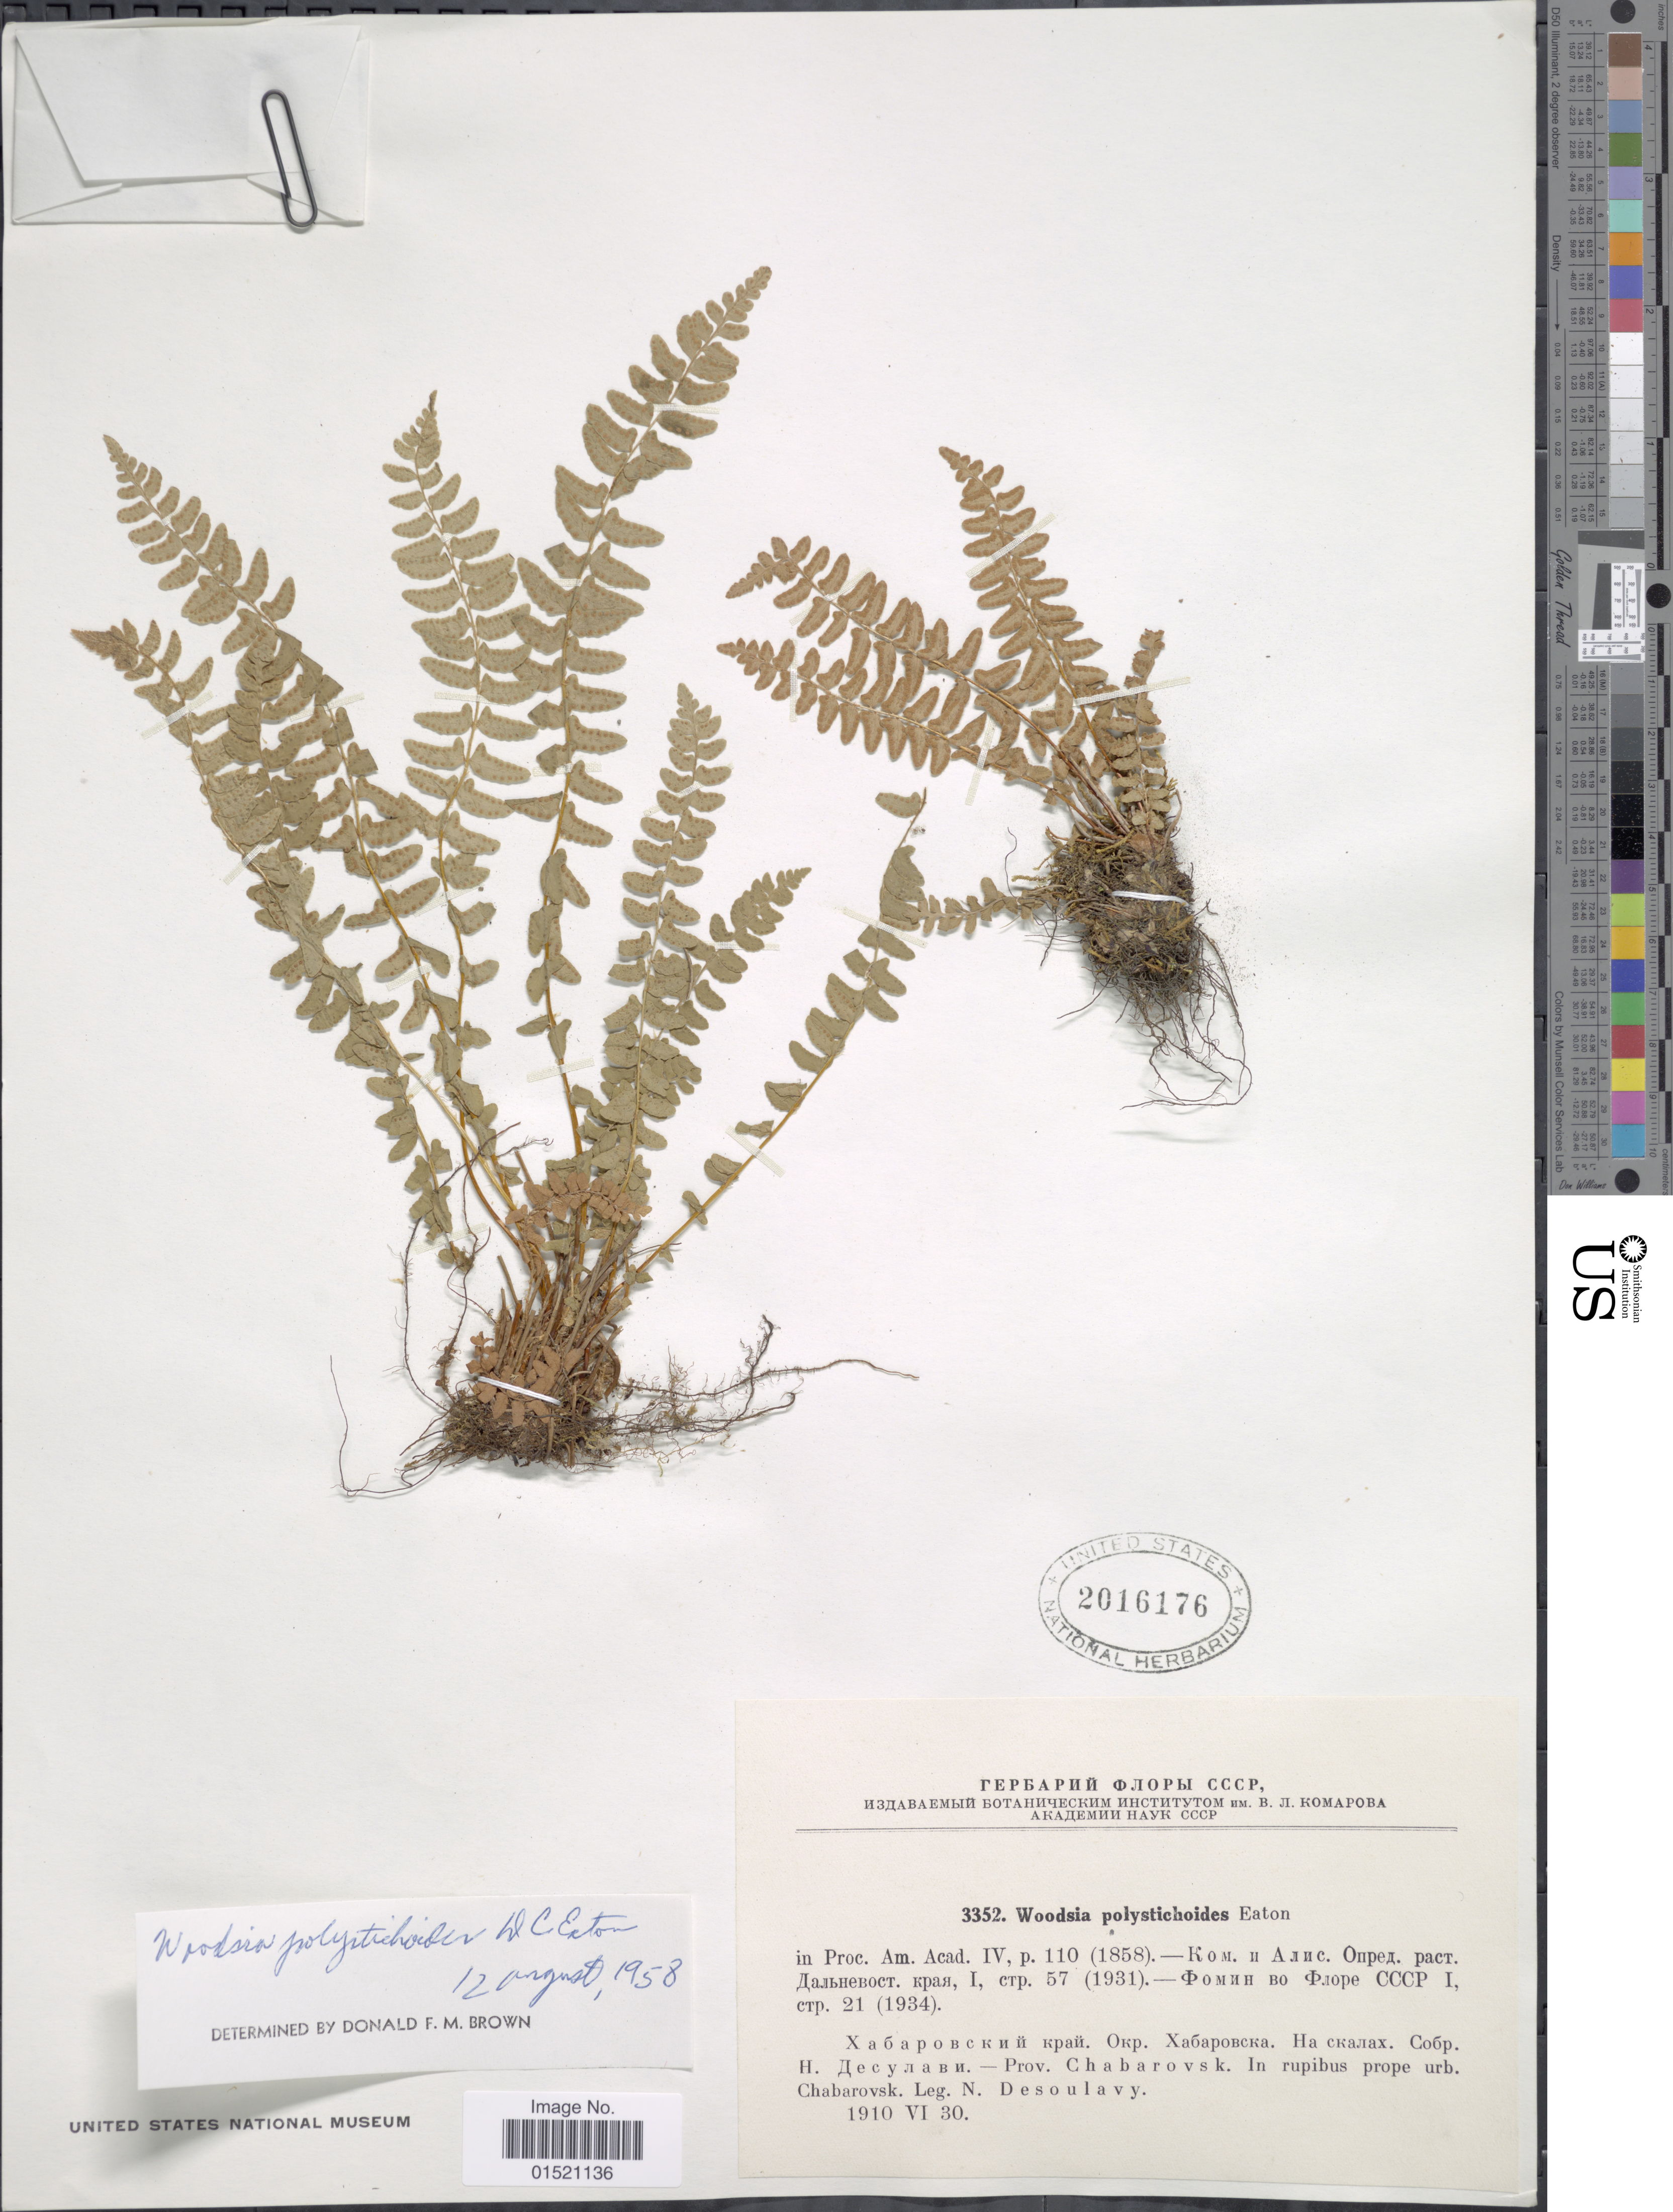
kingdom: Plantae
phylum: Tracheophyta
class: Polypodiopsida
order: Polypodiales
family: Woodsiaceae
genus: Woodsia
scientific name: Woodsia polystichoides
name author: D.C. Eaton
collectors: N. Desoulavy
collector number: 3352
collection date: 1910-06-30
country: Russian Federation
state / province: Khabarovsk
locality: Prov. Chabarovsk. In rupibus prope urb. Chabarovsk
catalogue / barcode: US 2016176